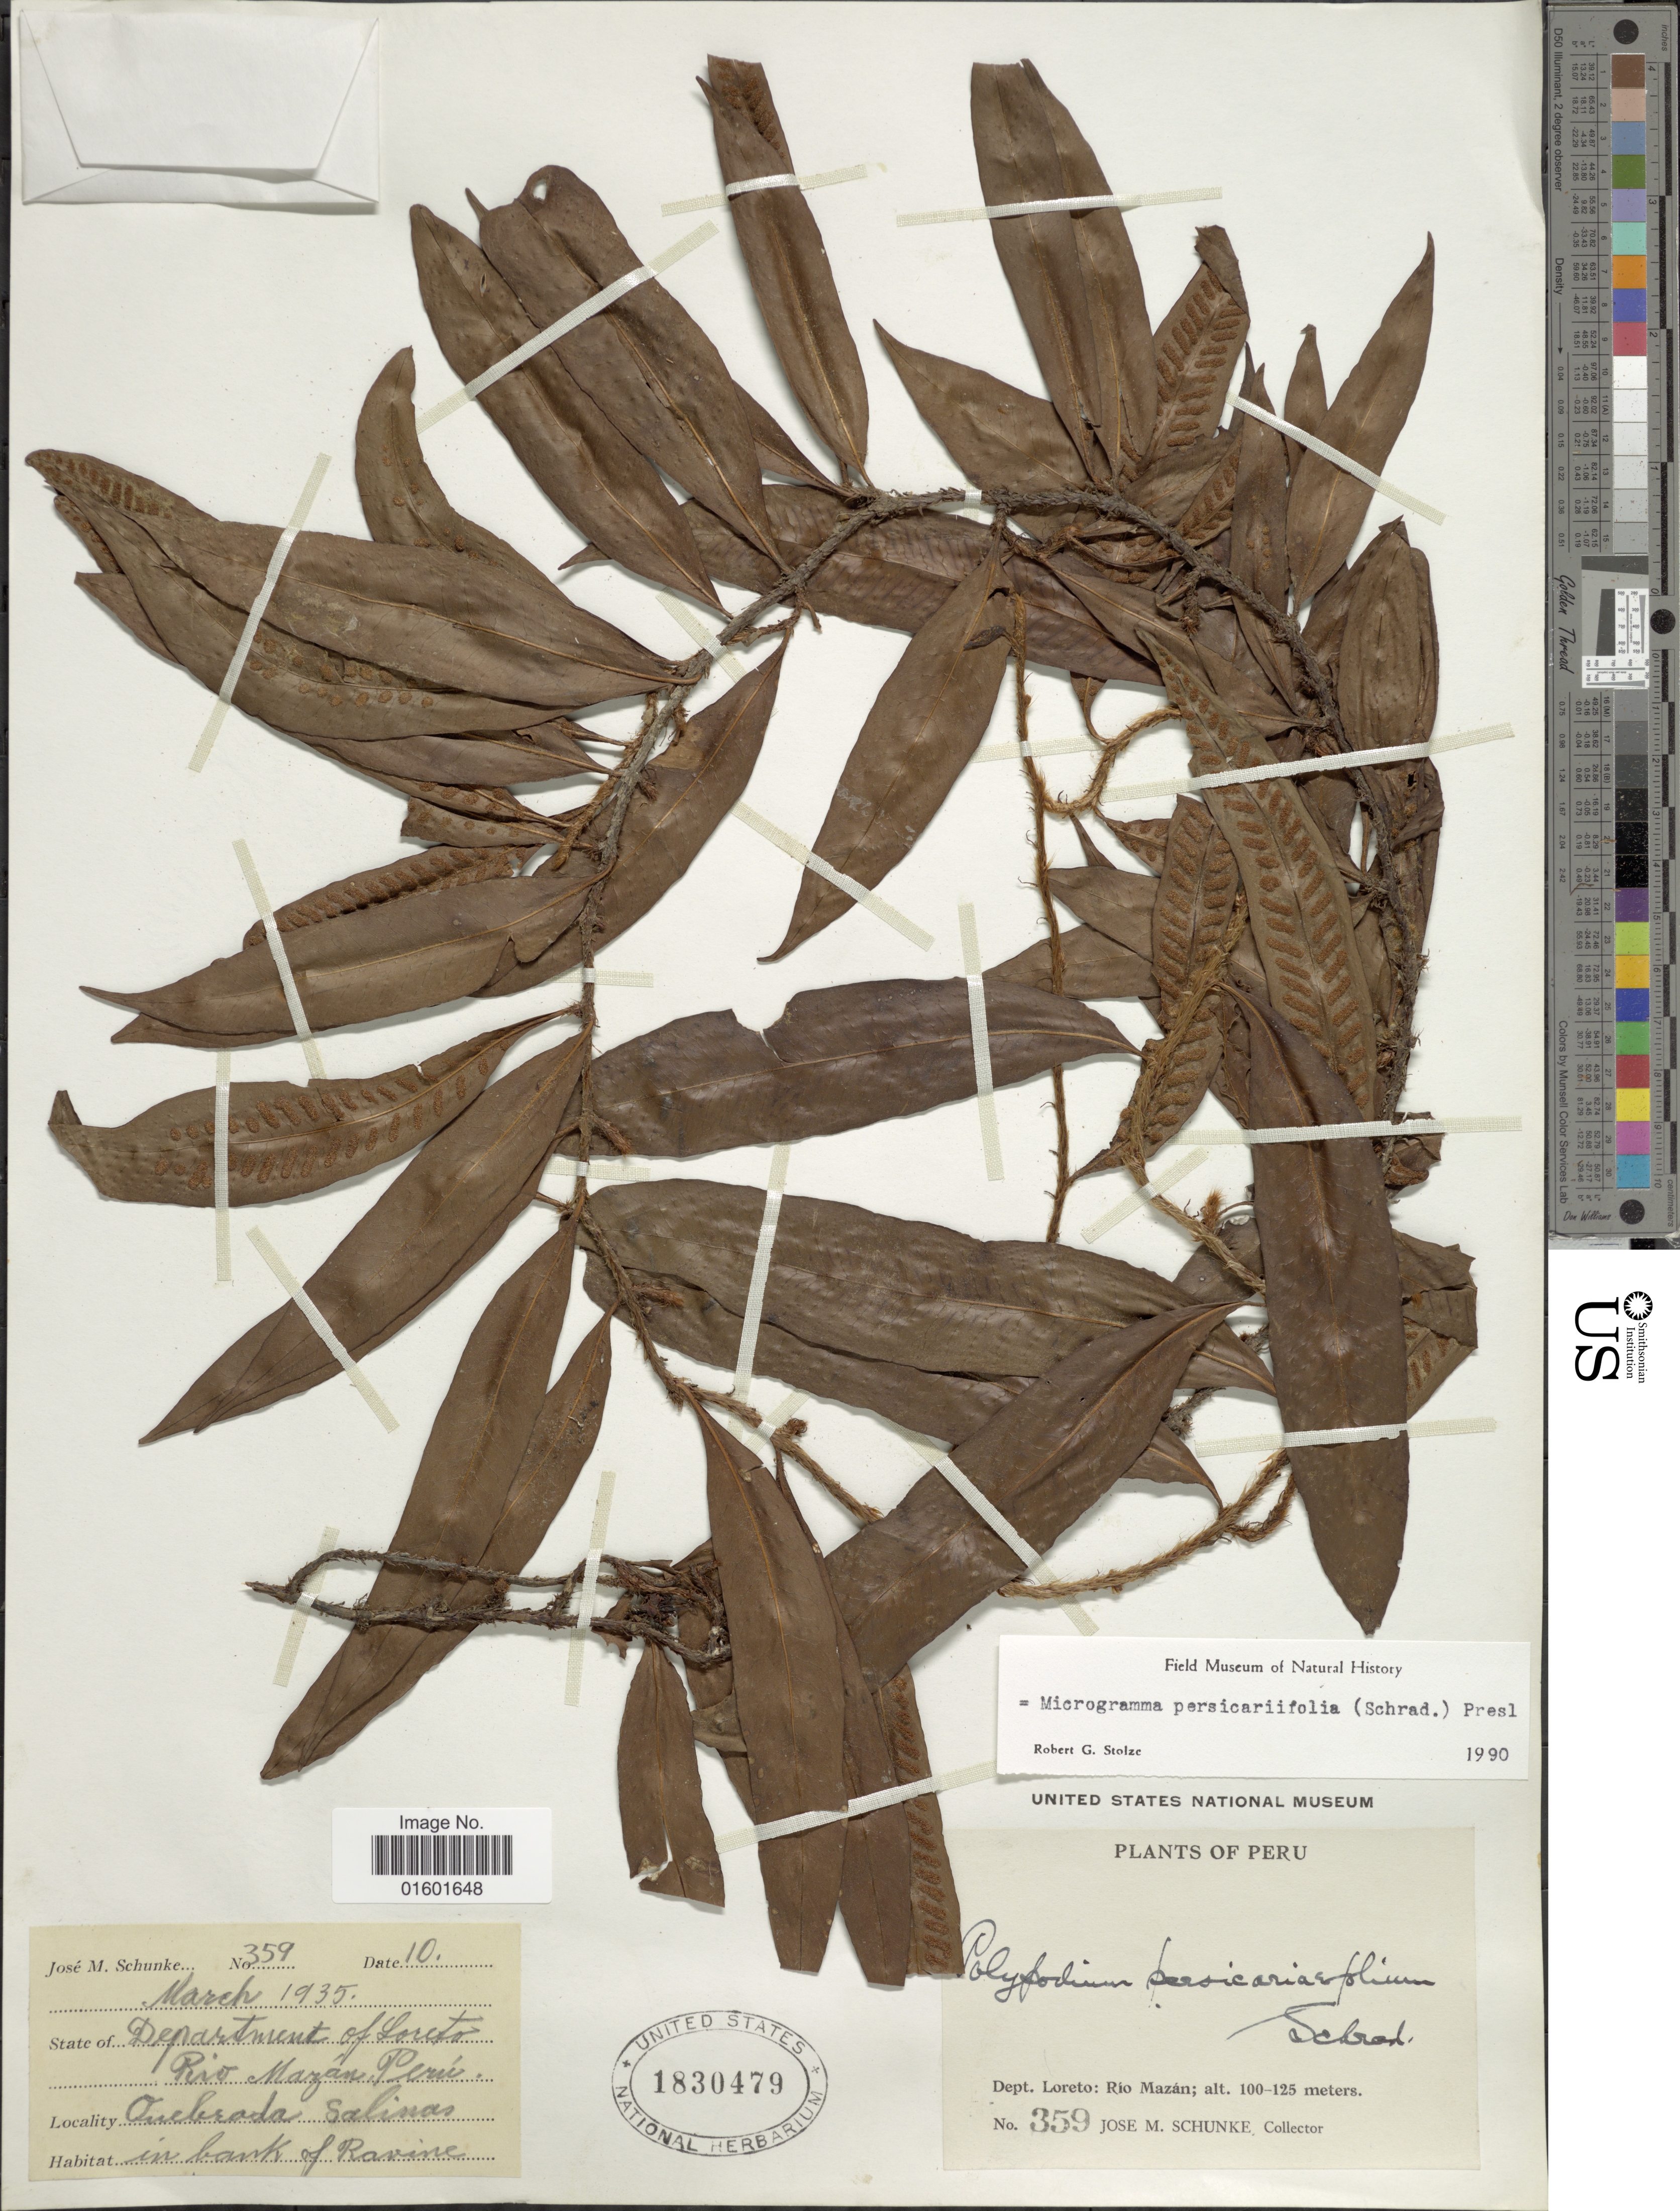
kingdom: Plantae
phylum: Tracheophyta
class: Polypodiopsida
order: Polypodiales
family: Polypodiaceae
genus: Microgramma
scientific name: Microgramma persicariifolia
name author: (Schrad.) C. Presl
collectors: J. M. Schunke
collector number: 359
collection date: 1935-03-10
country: Peru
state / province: Loreto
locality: Rio Mazan. Quebrada Salinas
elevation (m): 100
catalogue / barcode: US 1830479